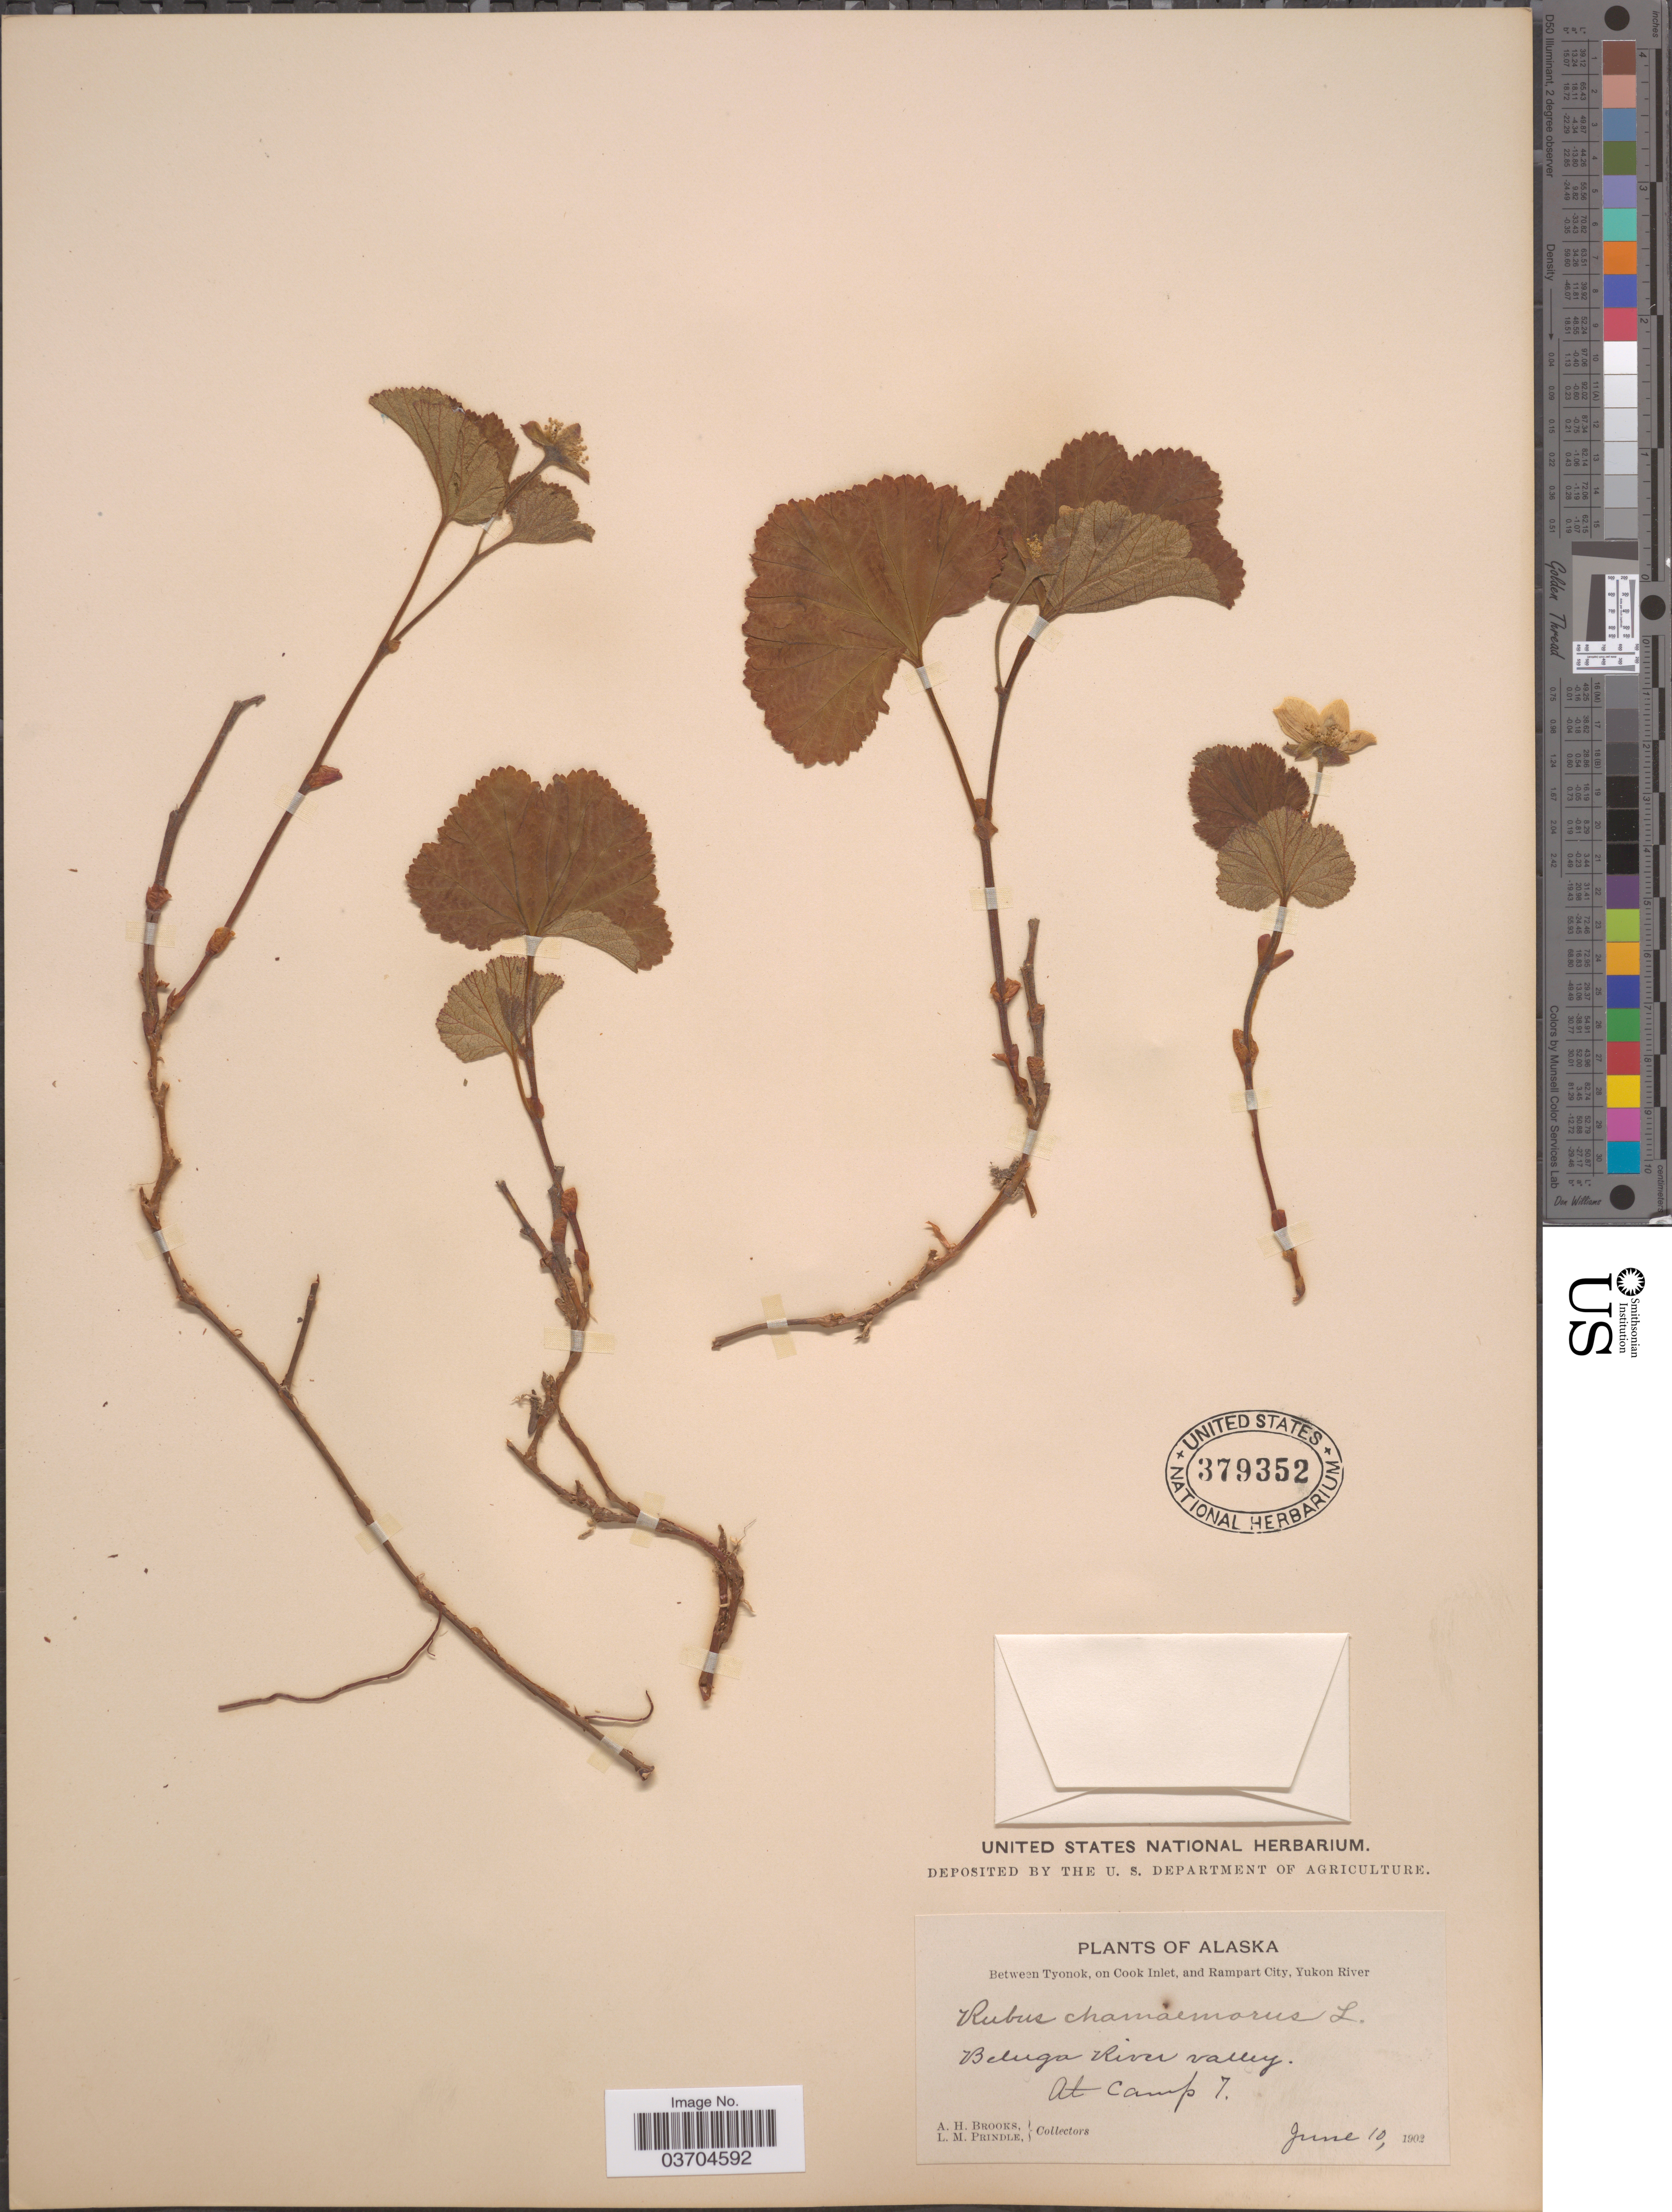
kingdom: Plantae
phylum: Tracheophyta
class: Magnoliopsida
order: Rosales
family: Rosaceae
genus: Rubus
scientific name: Rubus chamaemorus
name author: L.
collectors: A. Brooks & L. Prindle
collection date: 1902-06-10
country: United States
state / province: Alaska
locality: Between Tyonok, on Cook Inlet, and Rampart City, Yukon River. Betuga River valley. At Camp 7.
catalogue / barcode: US 379352